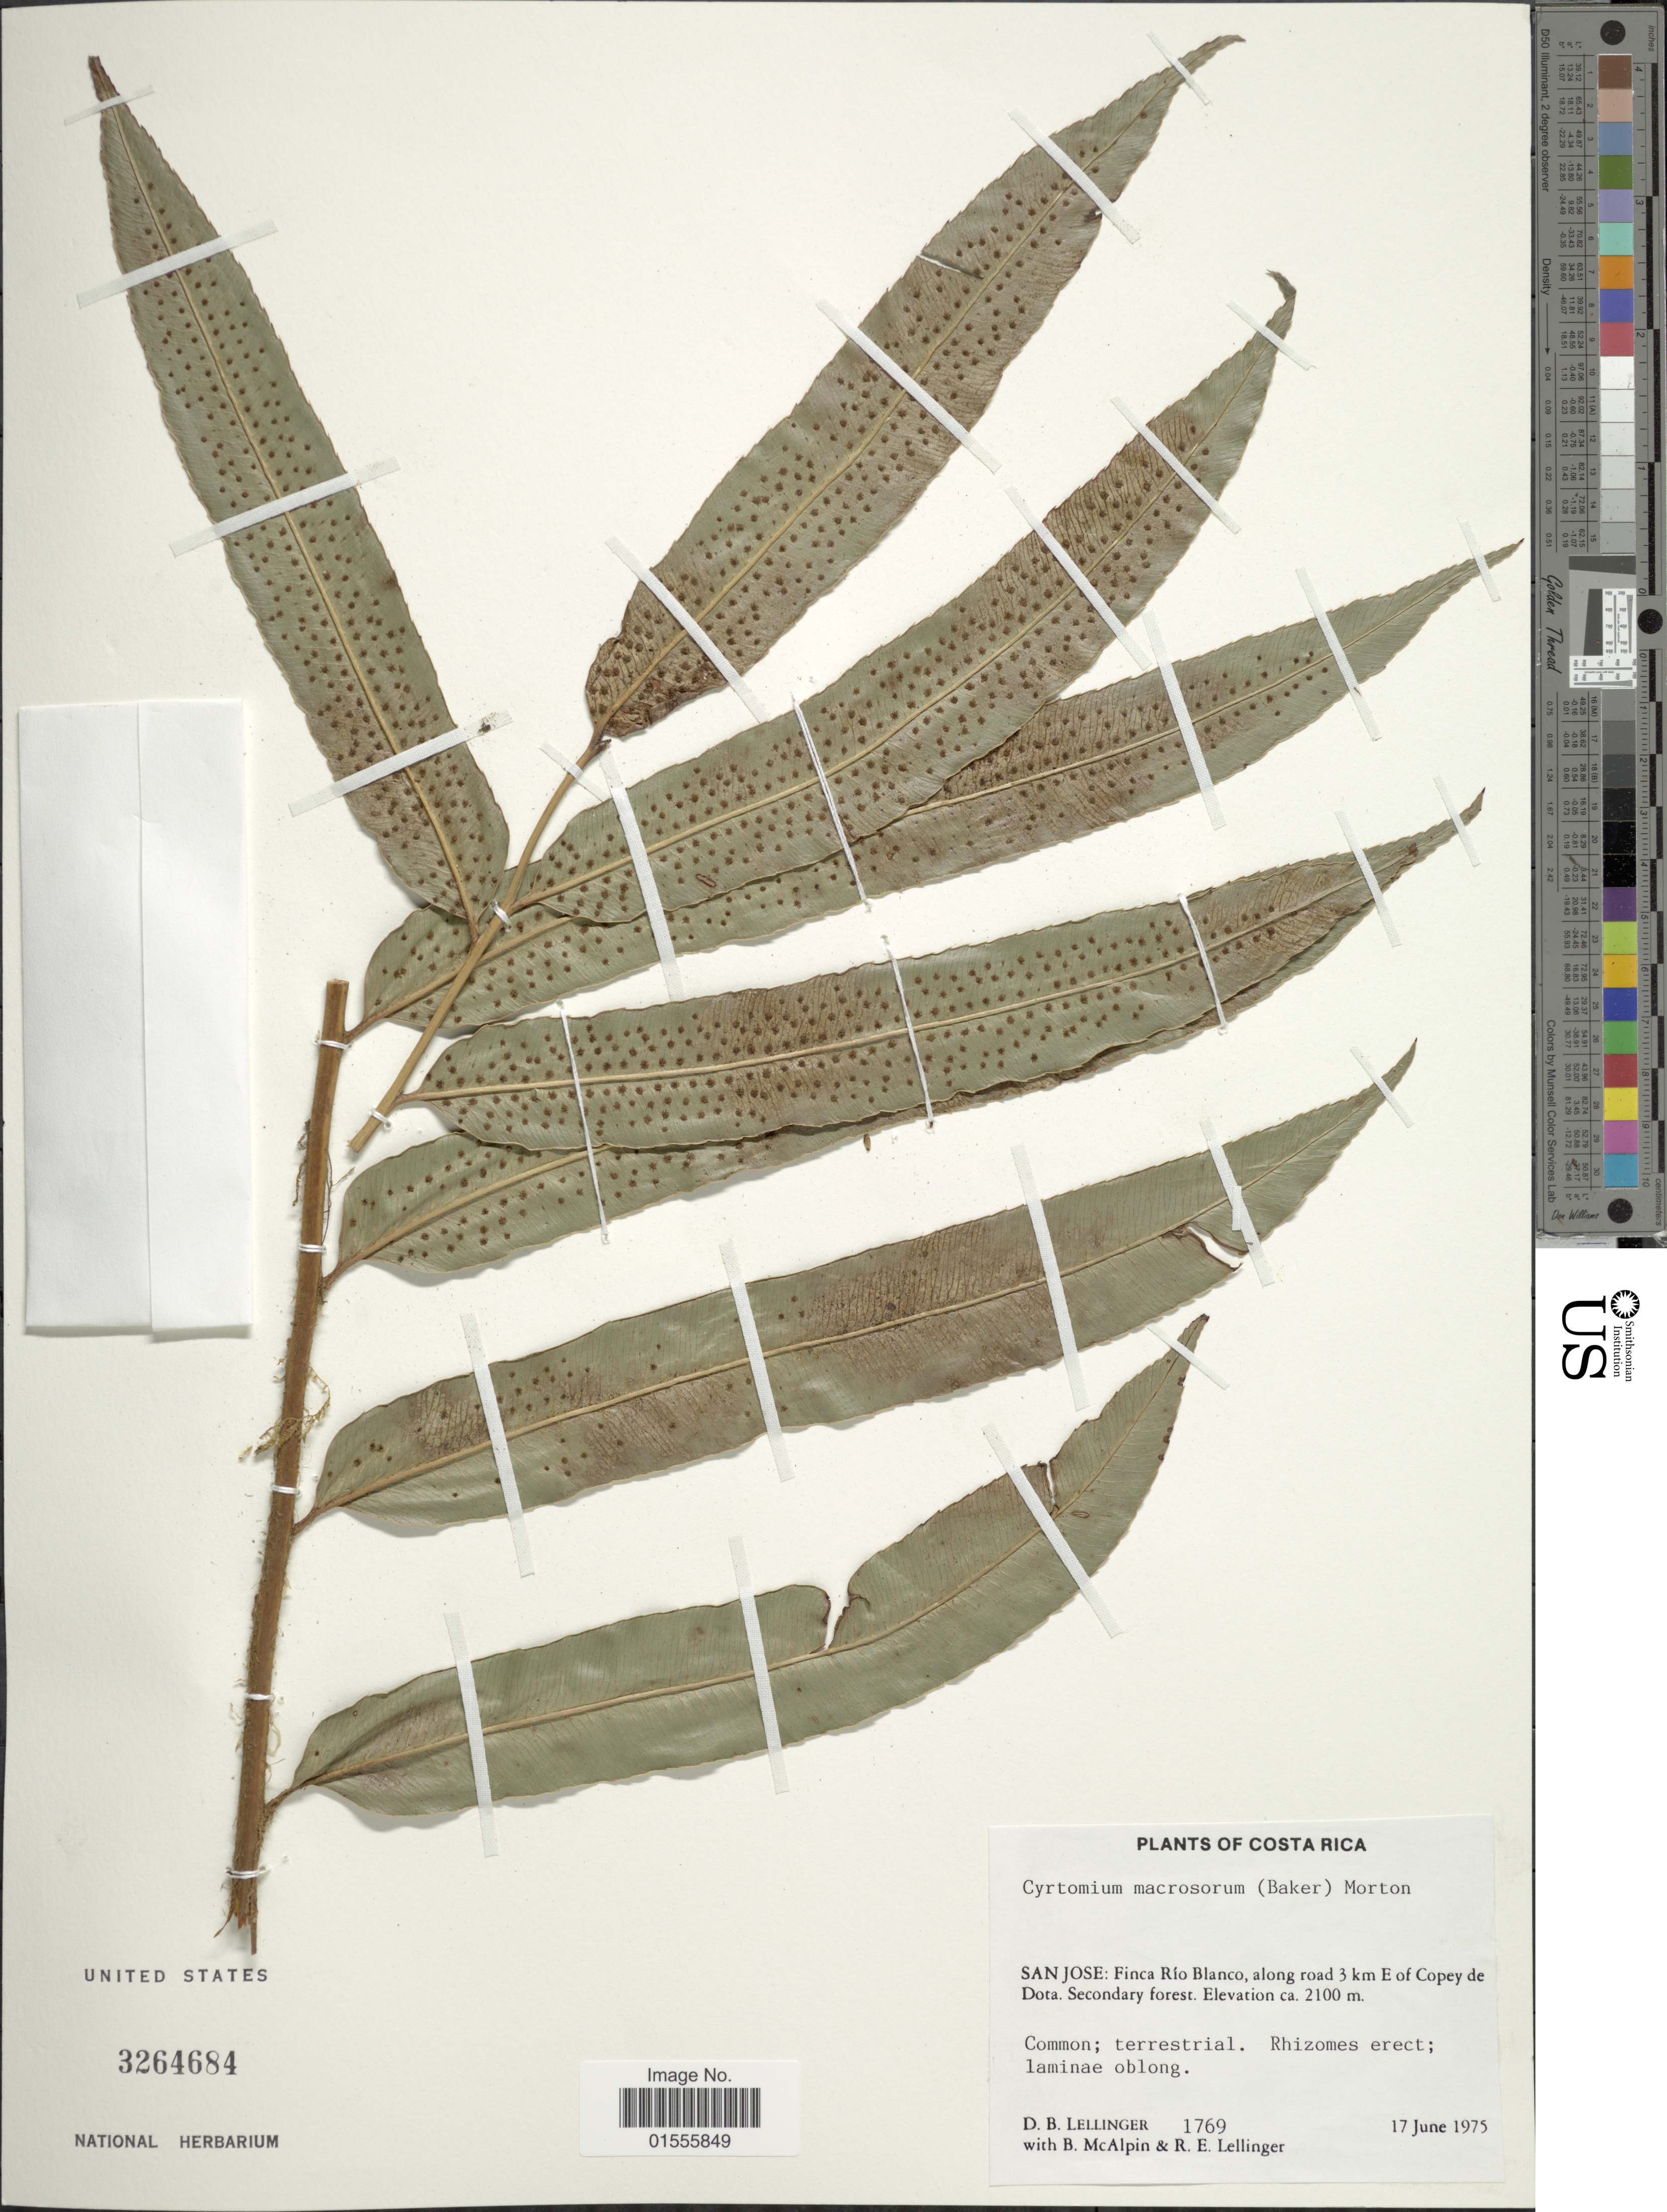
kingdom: Plantae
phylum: Tracheophyta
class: Polypodiopsida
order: Polypodiales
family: Dryopteridaceae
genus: Phanerophlebia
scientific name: Phanerophlebia macrosora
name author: (Baker) Underw.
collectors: D. B. Lellinger, B. McAlpin & R. E. Lellinger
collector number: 1769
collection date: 1975-06-17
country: Costa Rica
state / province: San José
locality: Finca Río Blanco, along road 3 km E of Copey de Dota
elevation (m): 2100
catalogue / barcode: US 3264684